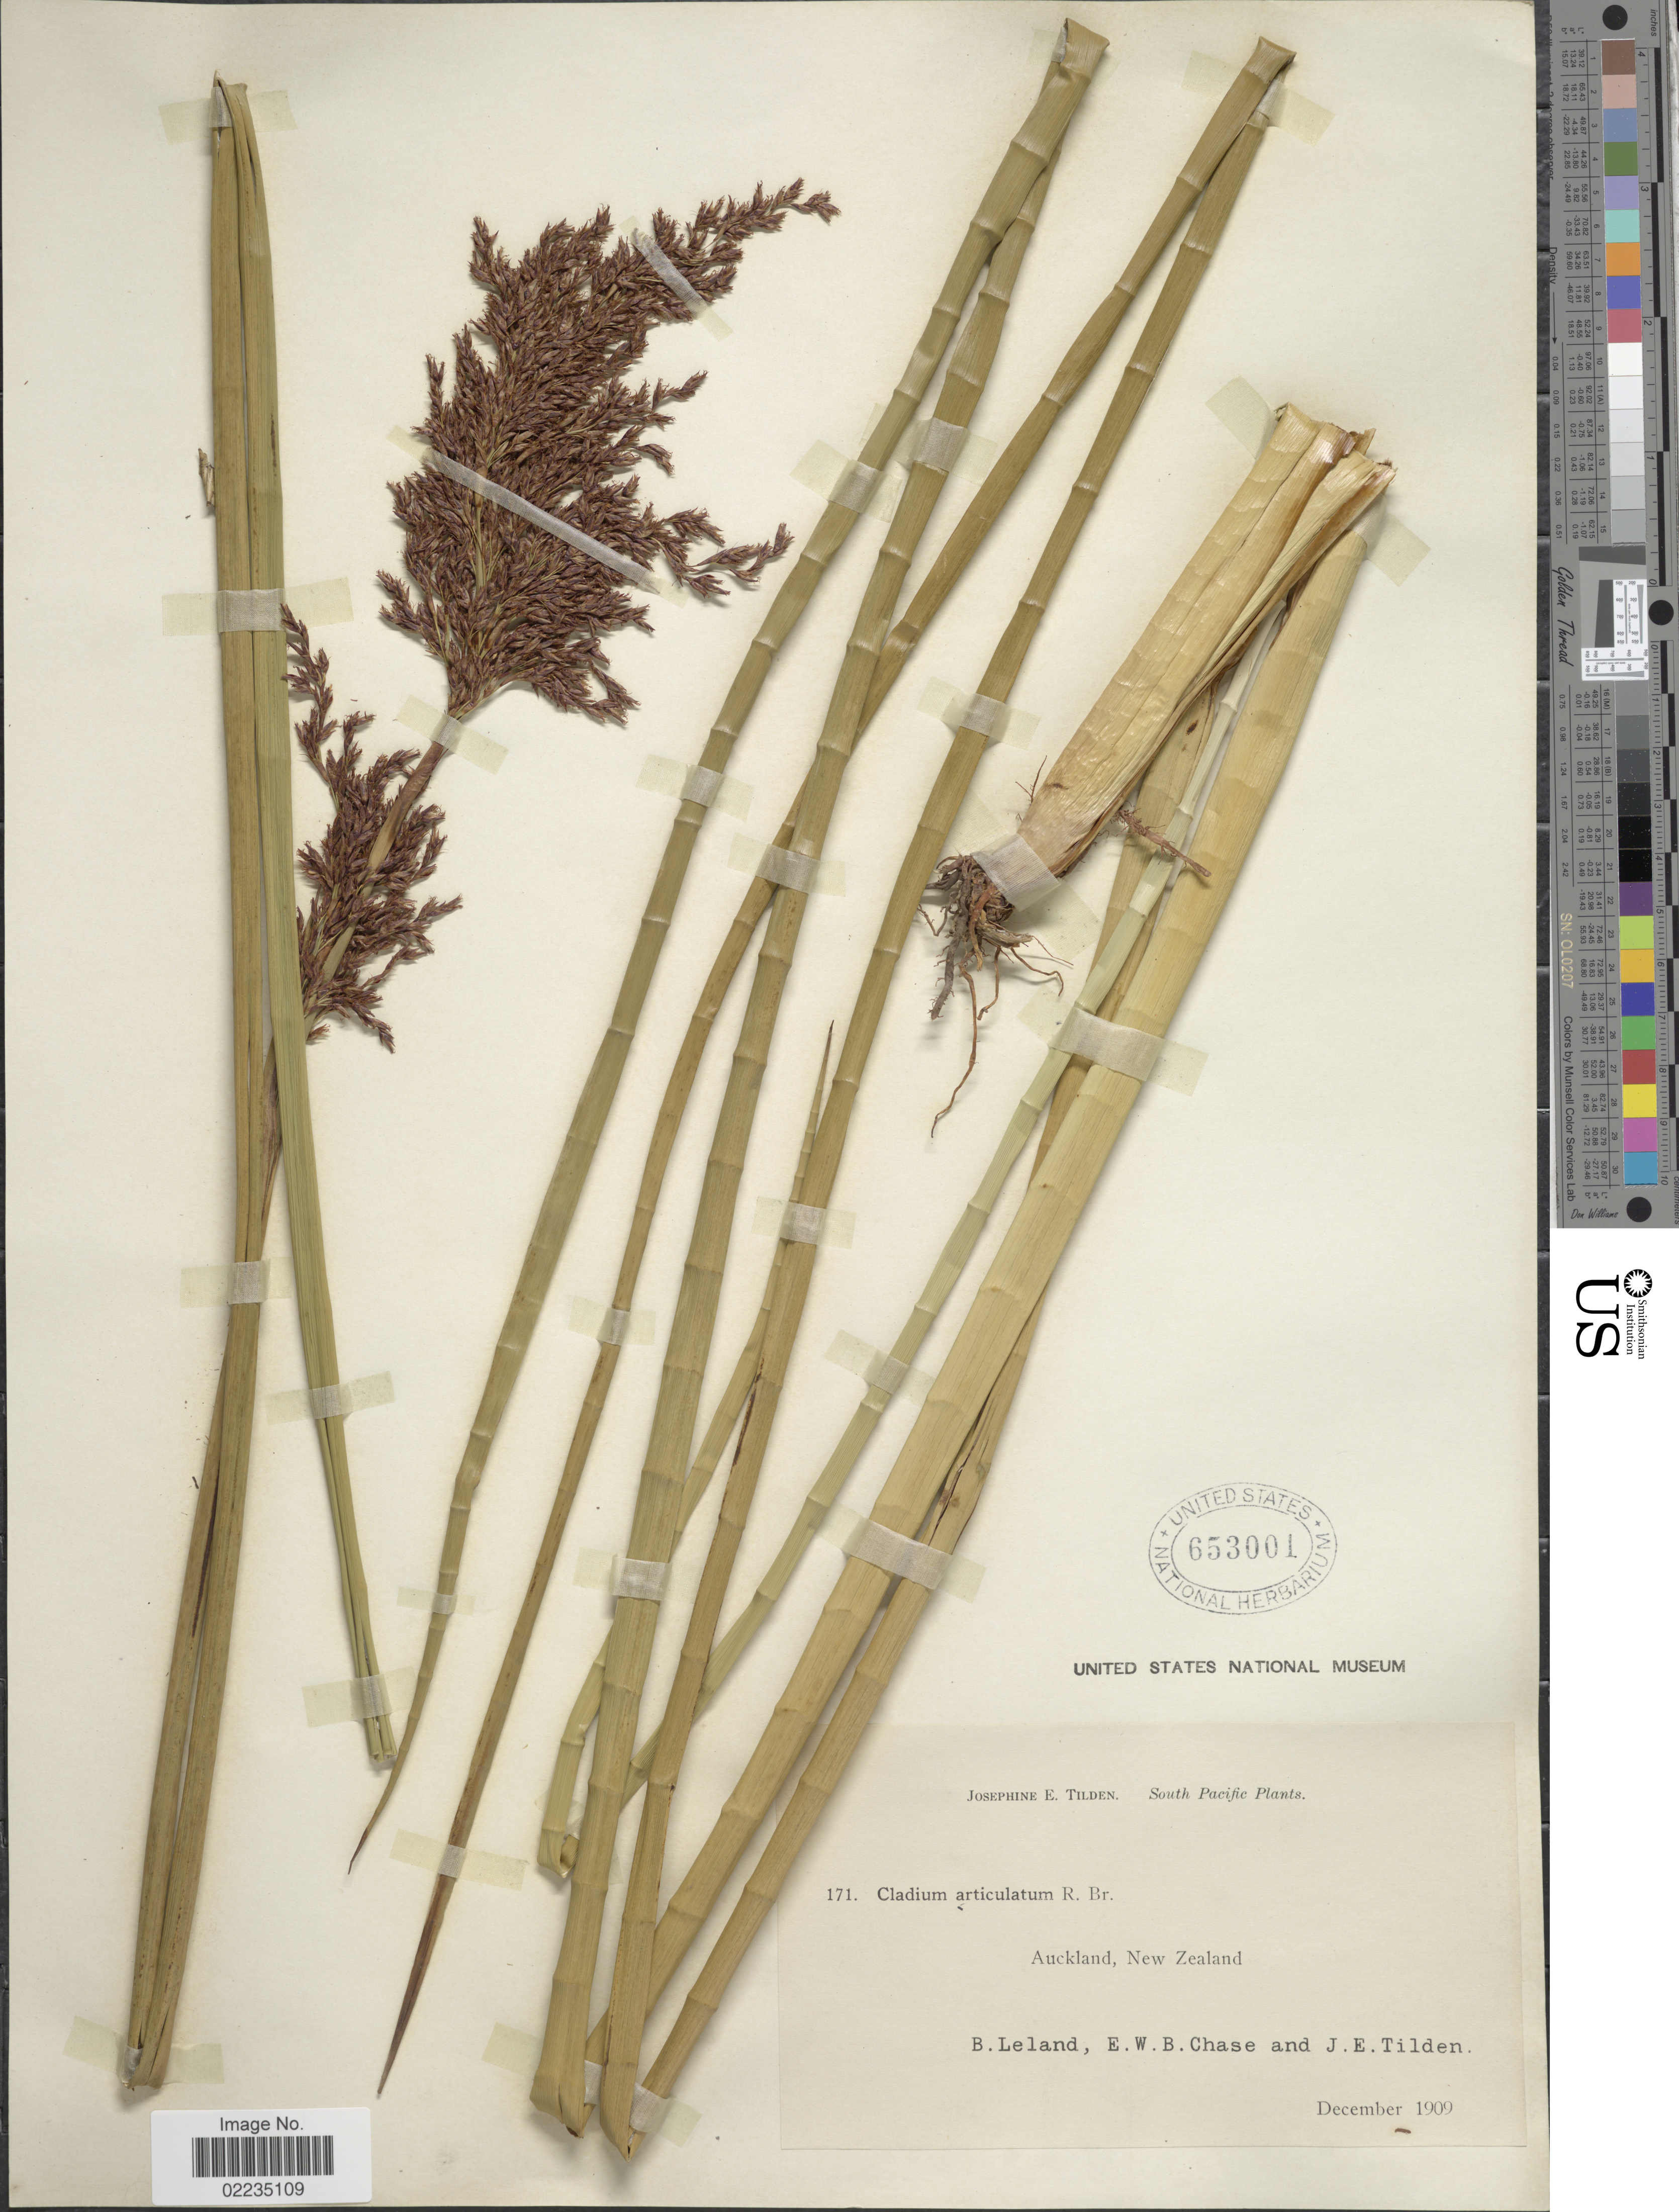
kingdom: Plantae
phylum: Tracheophyta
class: Liliopsida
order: Poales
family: Cyperaceae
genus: Machaerina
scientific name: Machaerina articulata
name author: (R. Br.) T. Koyama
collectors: B. Leland, E. W. Chase & J. E. Tilden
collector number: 171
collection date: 1909-12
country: New Zealand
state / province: Auckland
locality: Auckland, New Zealand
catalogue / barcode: US 653001